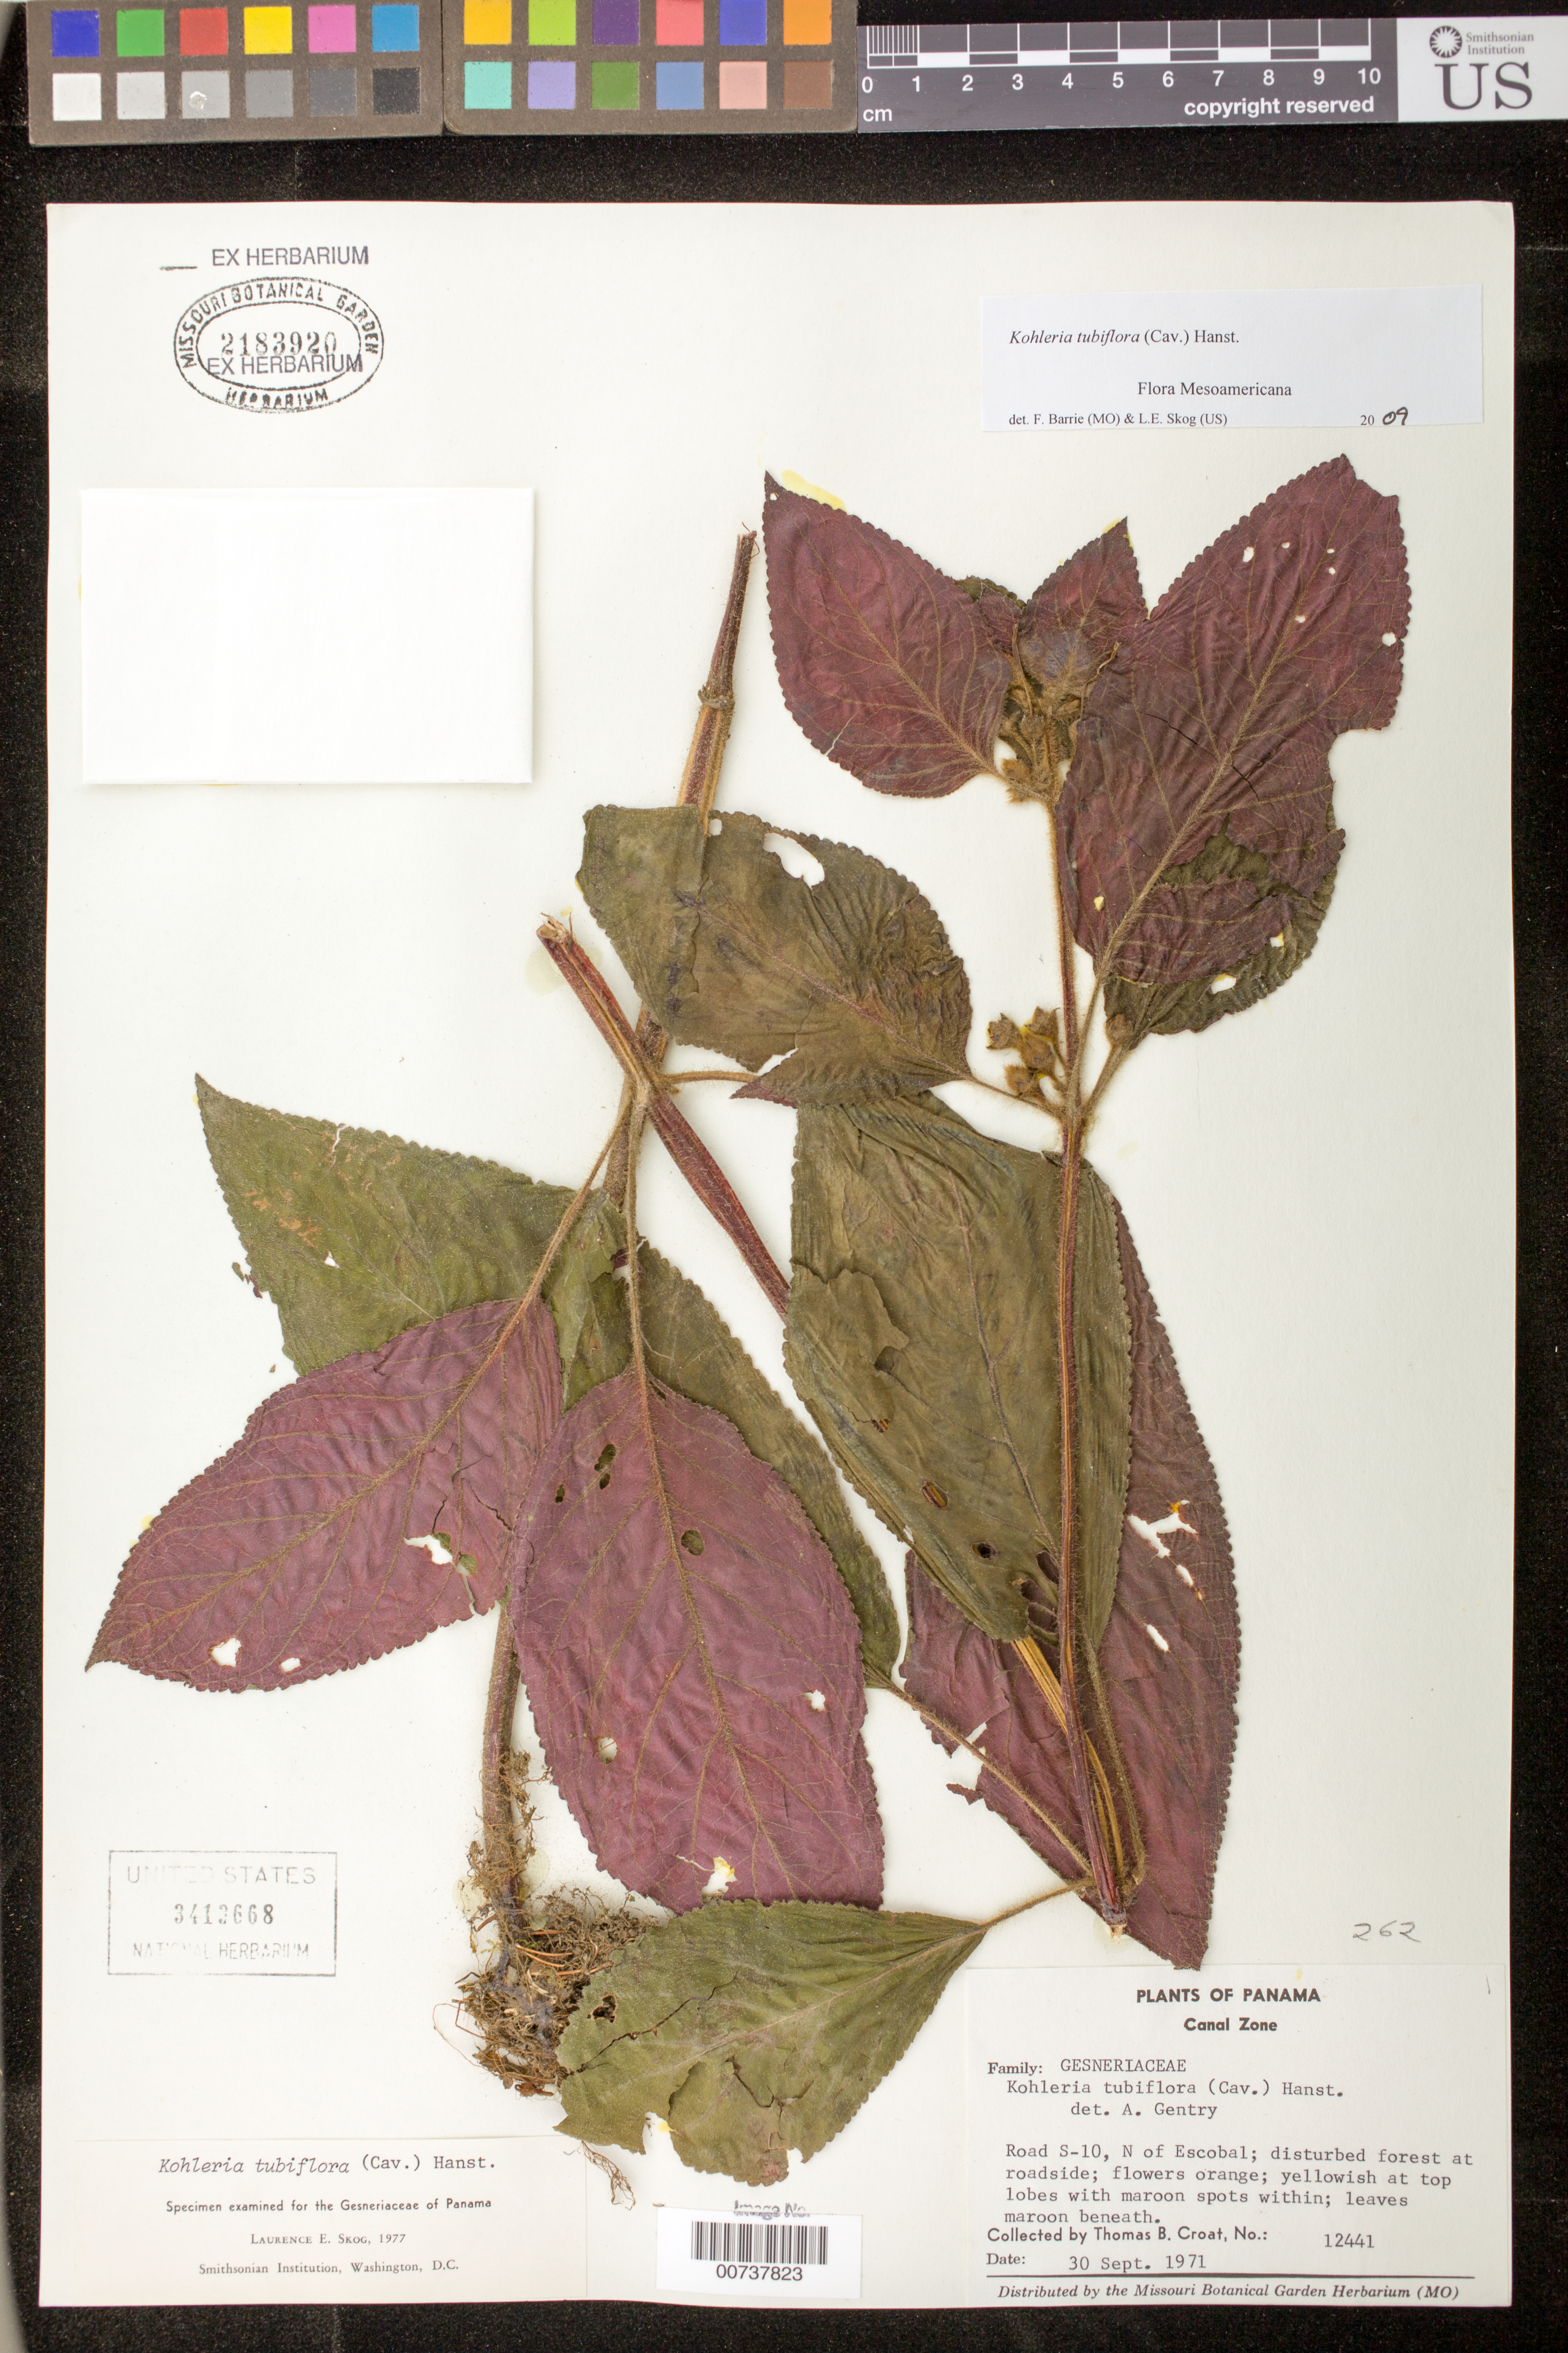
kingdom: Plantae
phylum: Tracheophyta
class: Magnoliopsida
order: Lamiales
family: Gesneriaceae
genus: Kohleria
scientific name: Kohleria tubiflora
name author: (Cav.) Hanst.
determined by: Skog, Laurence E.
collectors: T. B. Croat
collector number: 12441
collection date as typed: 30 Sep 1970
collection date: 1970-09-30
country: Panama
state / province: Colón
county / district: Canal Zone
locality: Canal Zone, road S-10, N of Escobal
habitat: Disturbed forest at roadside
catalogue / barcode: US 3413668